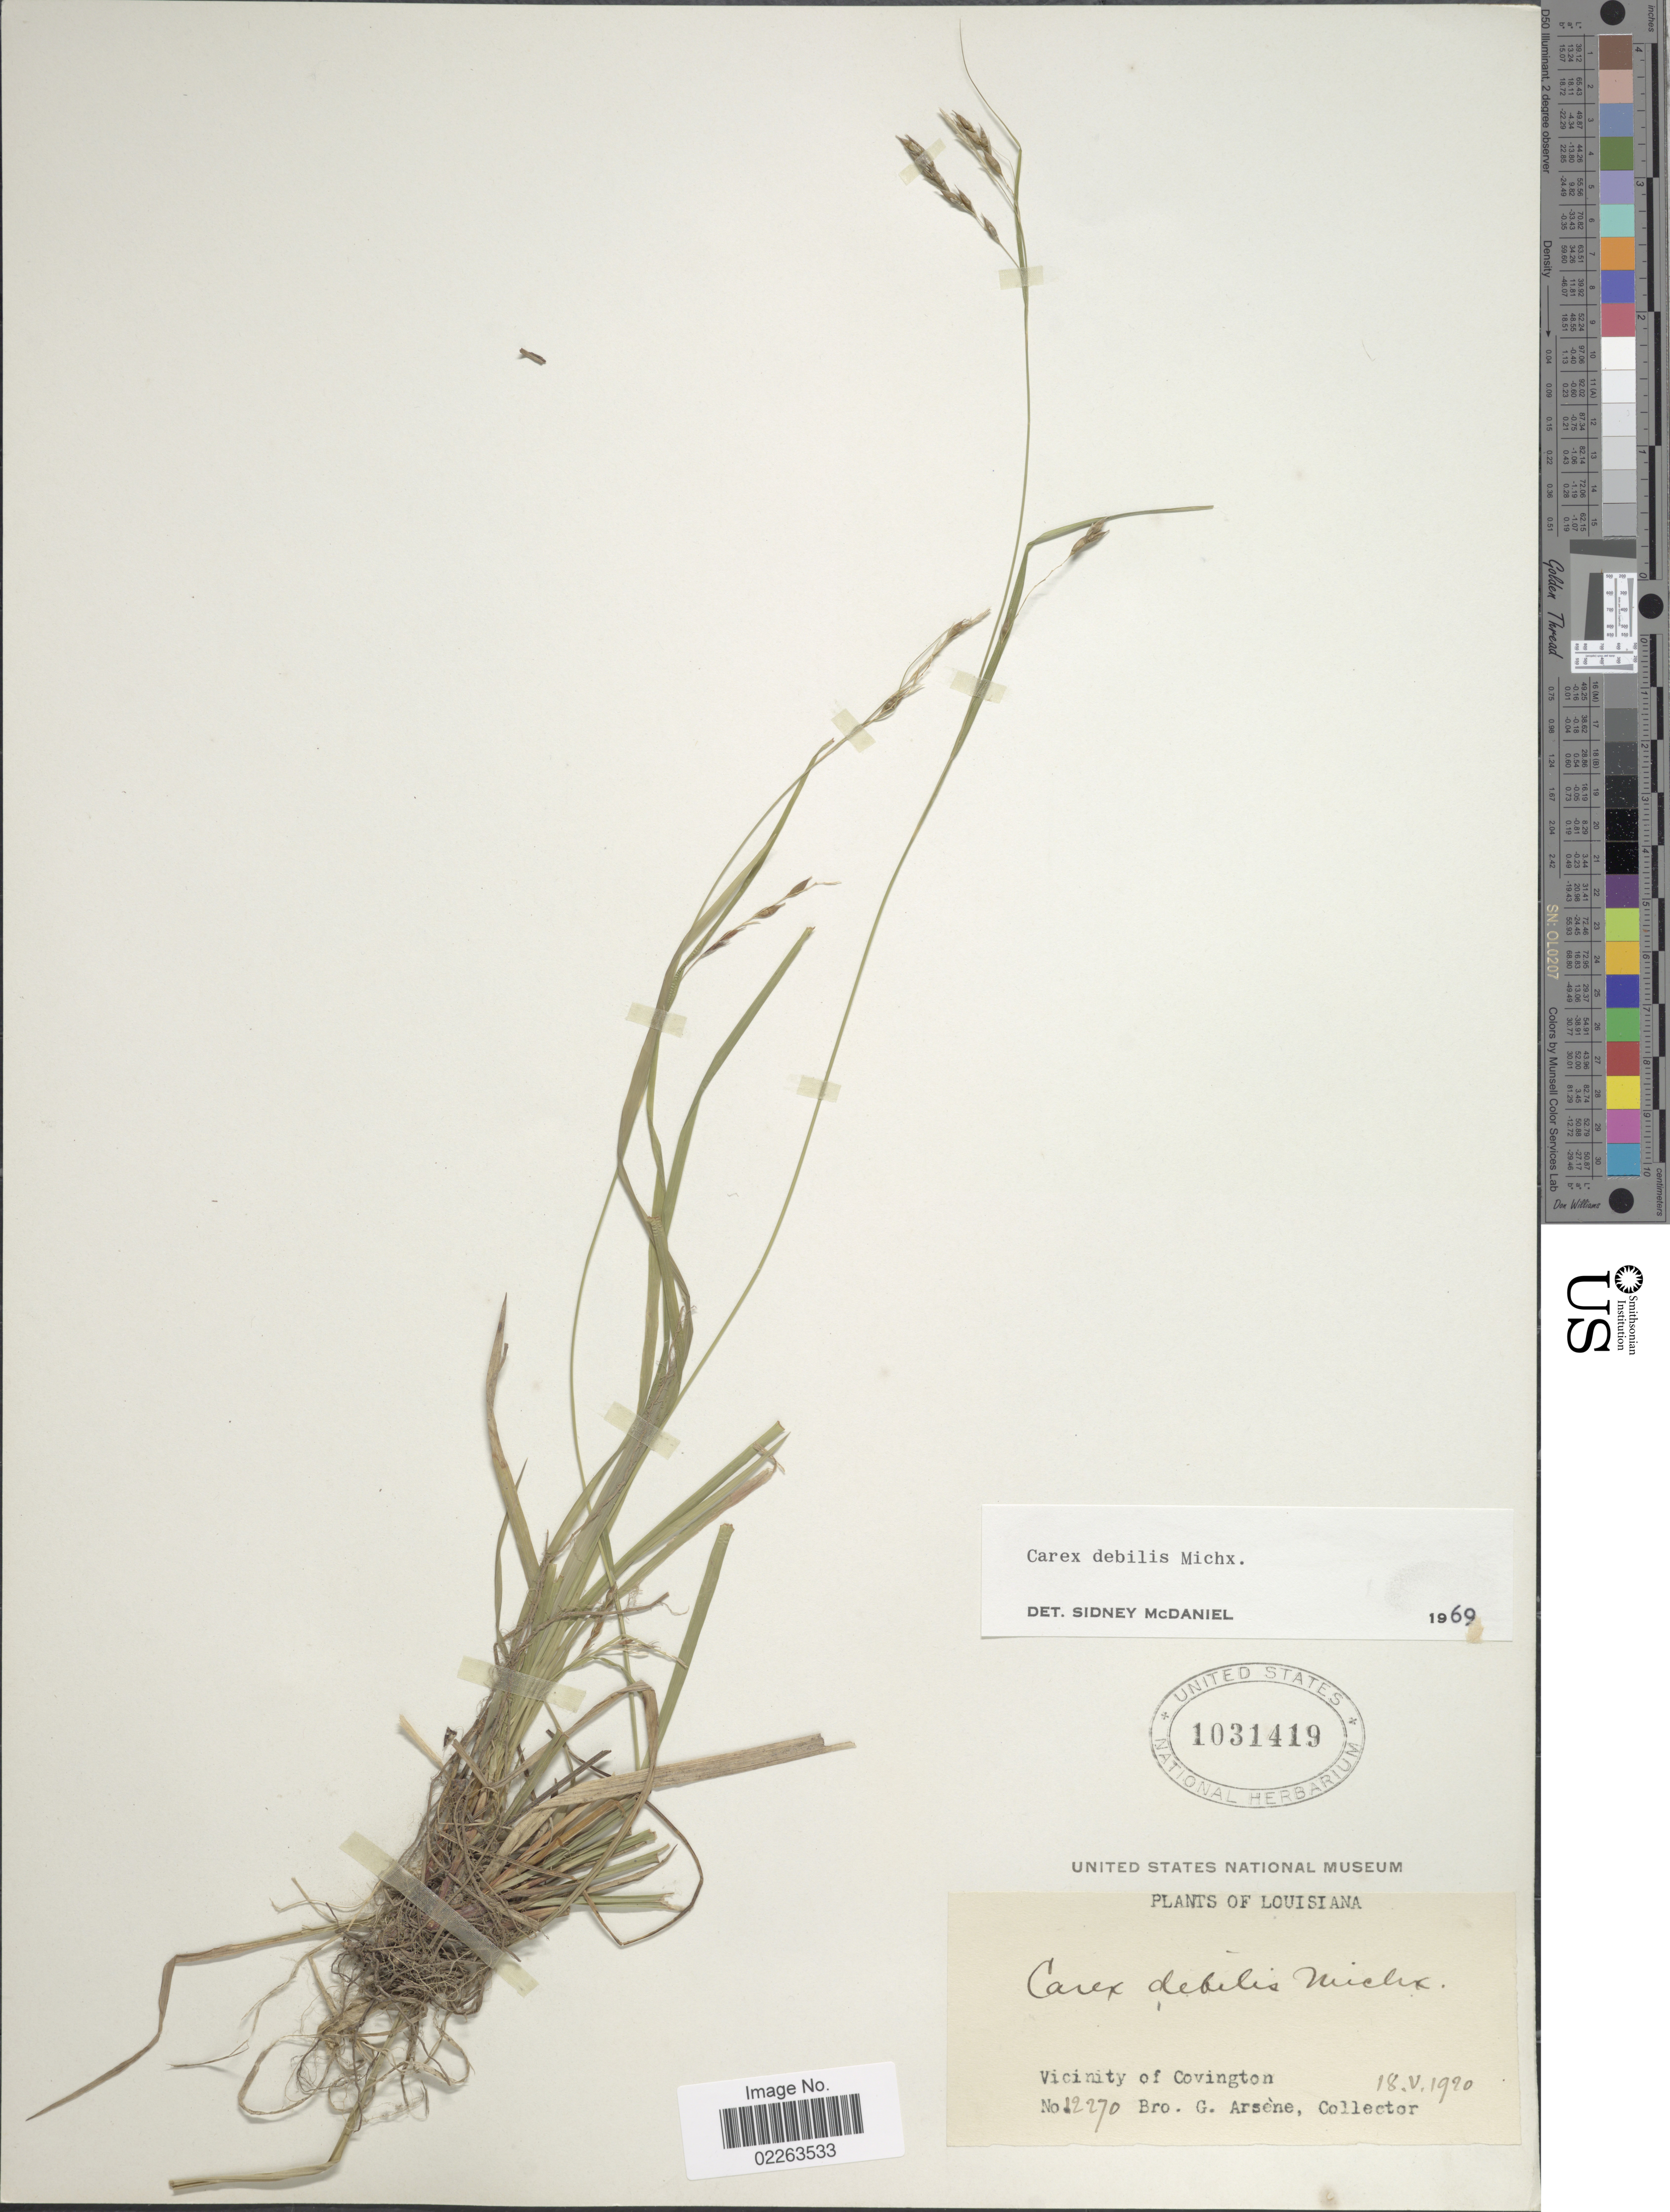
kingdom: Plantae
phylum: Tracheophyta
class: Liliopsida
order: Poales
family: Cyperaceae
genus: Carex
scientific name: Carex debilis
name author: Michx.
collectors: Bro. G. Arsène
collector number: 12270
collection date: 1920-05-18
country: United States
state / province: Louisiana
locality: Vicinity of Covington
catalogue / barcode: US 1031419